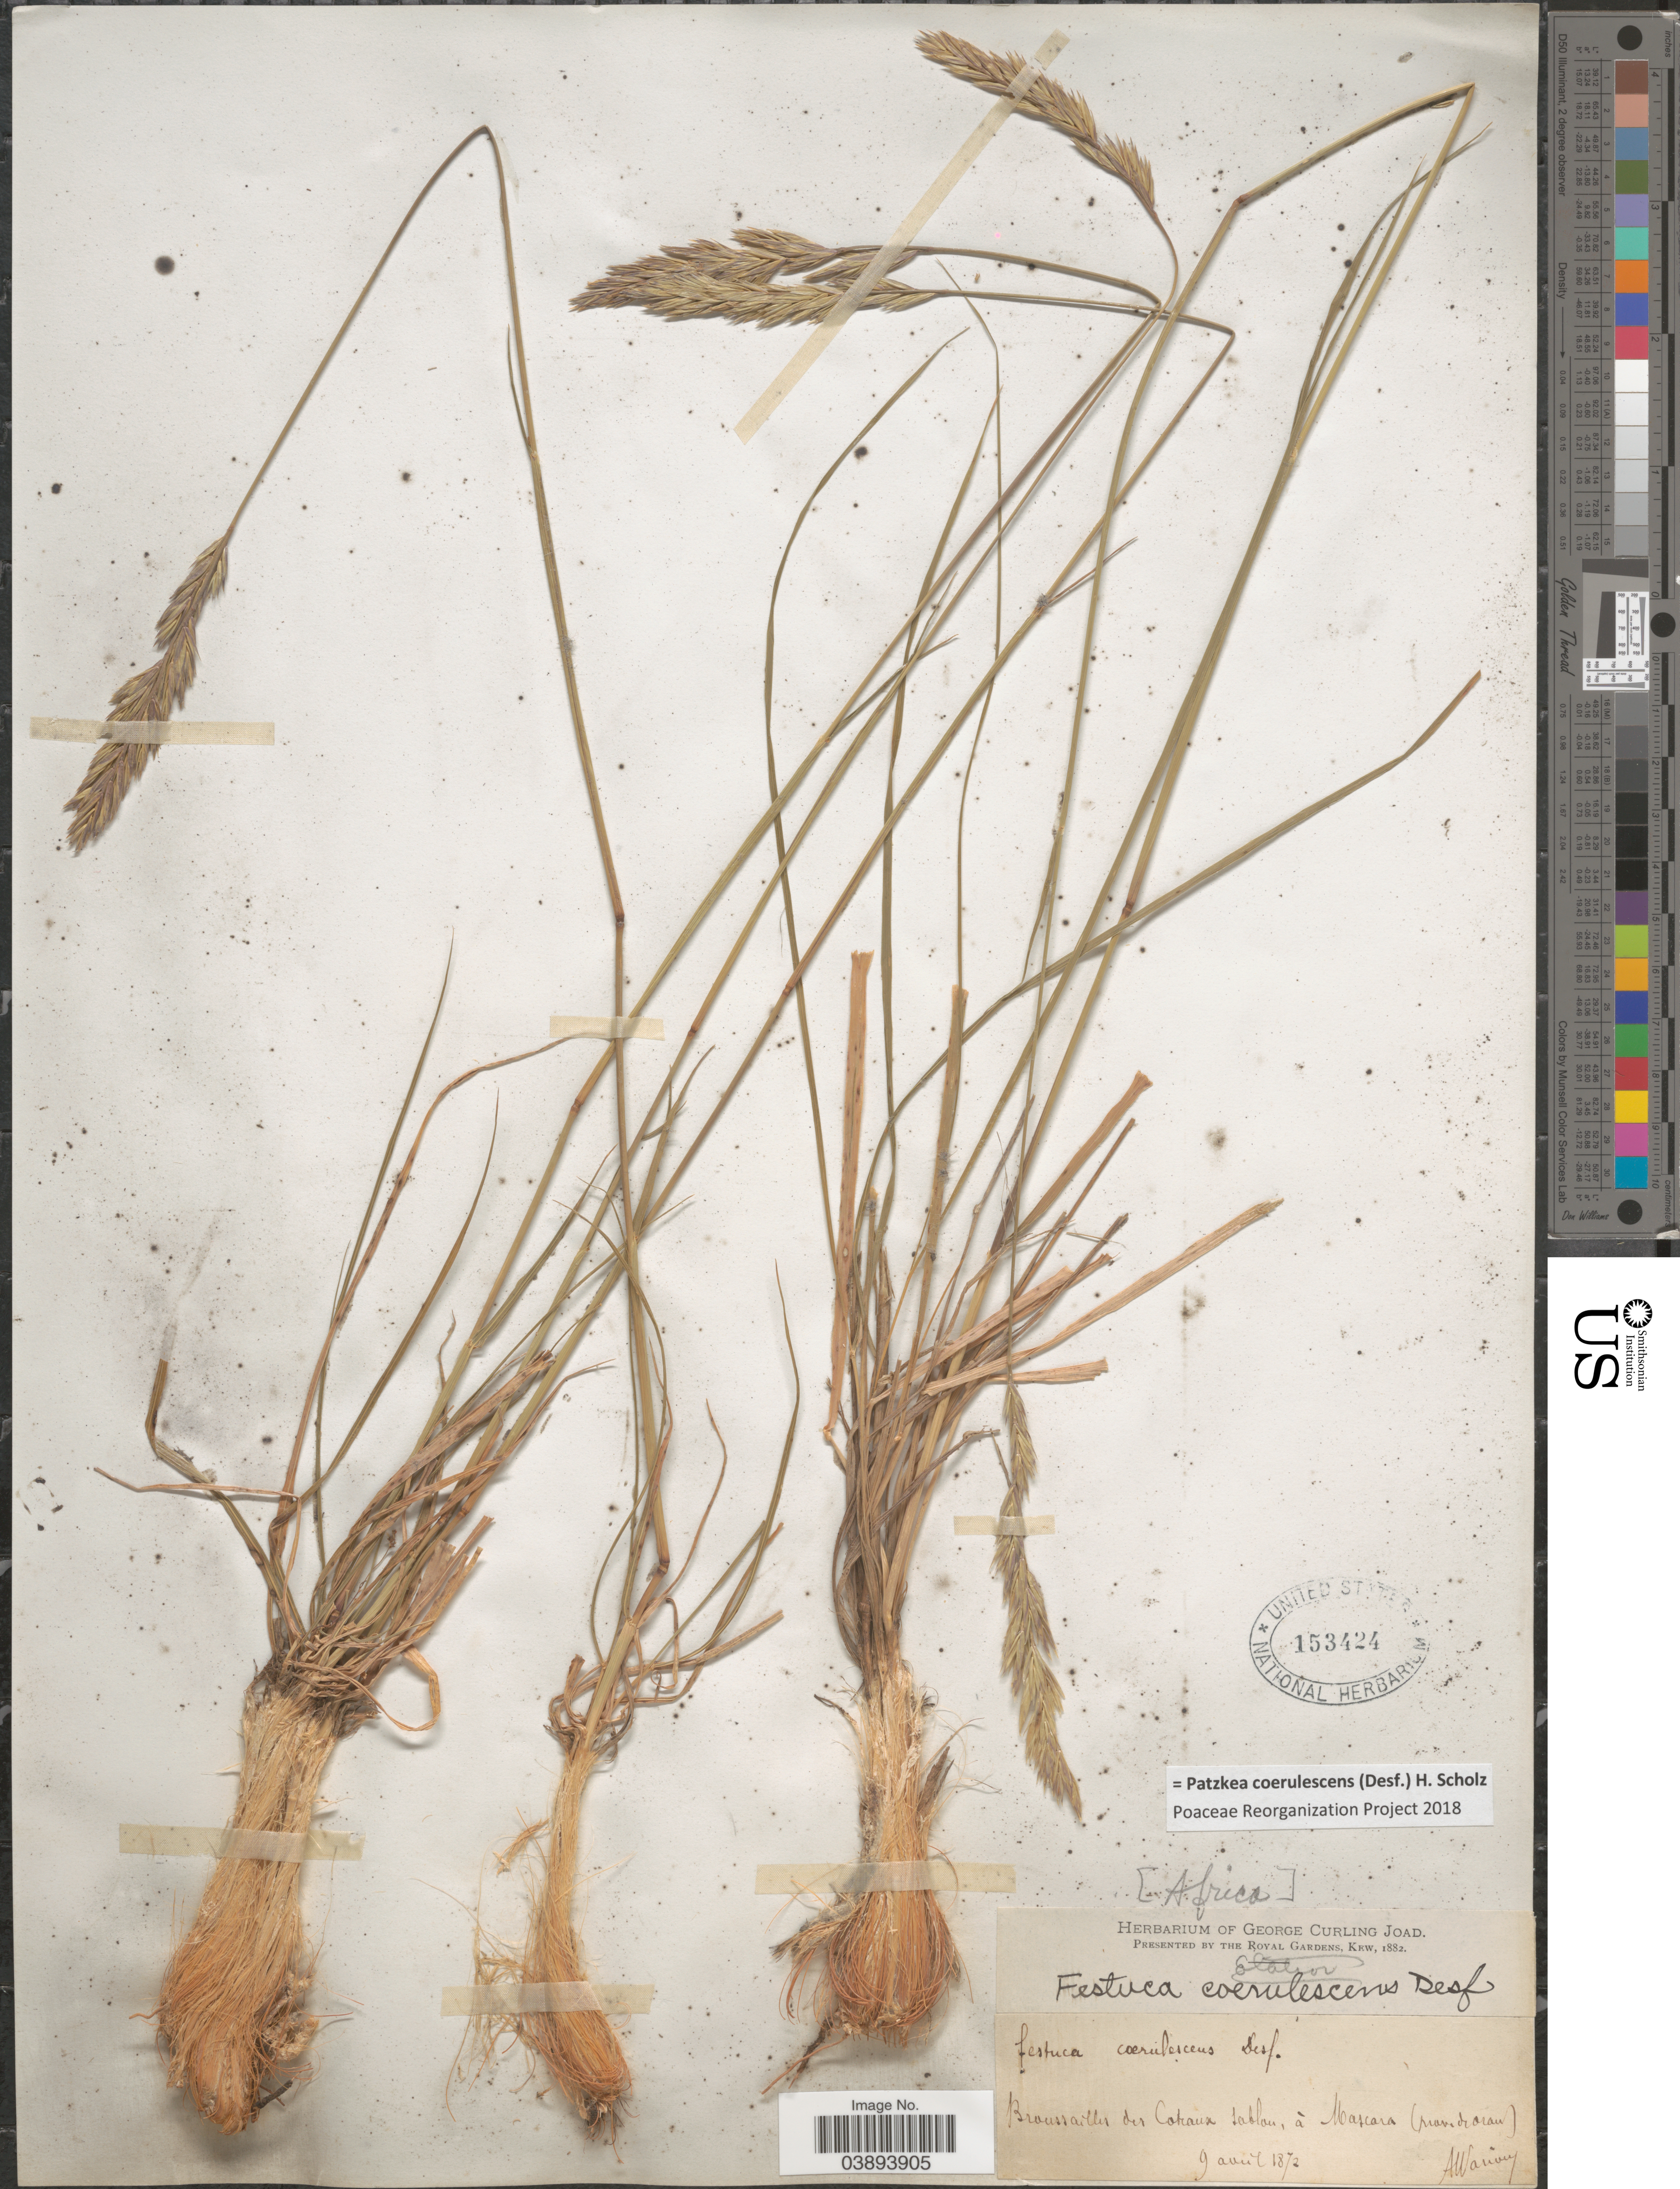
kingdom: Plantae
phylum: Tracheophyta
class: Liliopsida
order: Poales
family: Poaceae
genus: Patzkea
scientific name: Patzkea coerulescens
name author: (Desf.) H. Scholz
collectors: A. Warion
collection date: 1872-04-09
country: Algeria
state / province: Oran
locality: Broussailles des Coteaux sablon, à Mascara.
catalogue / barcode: US 153424